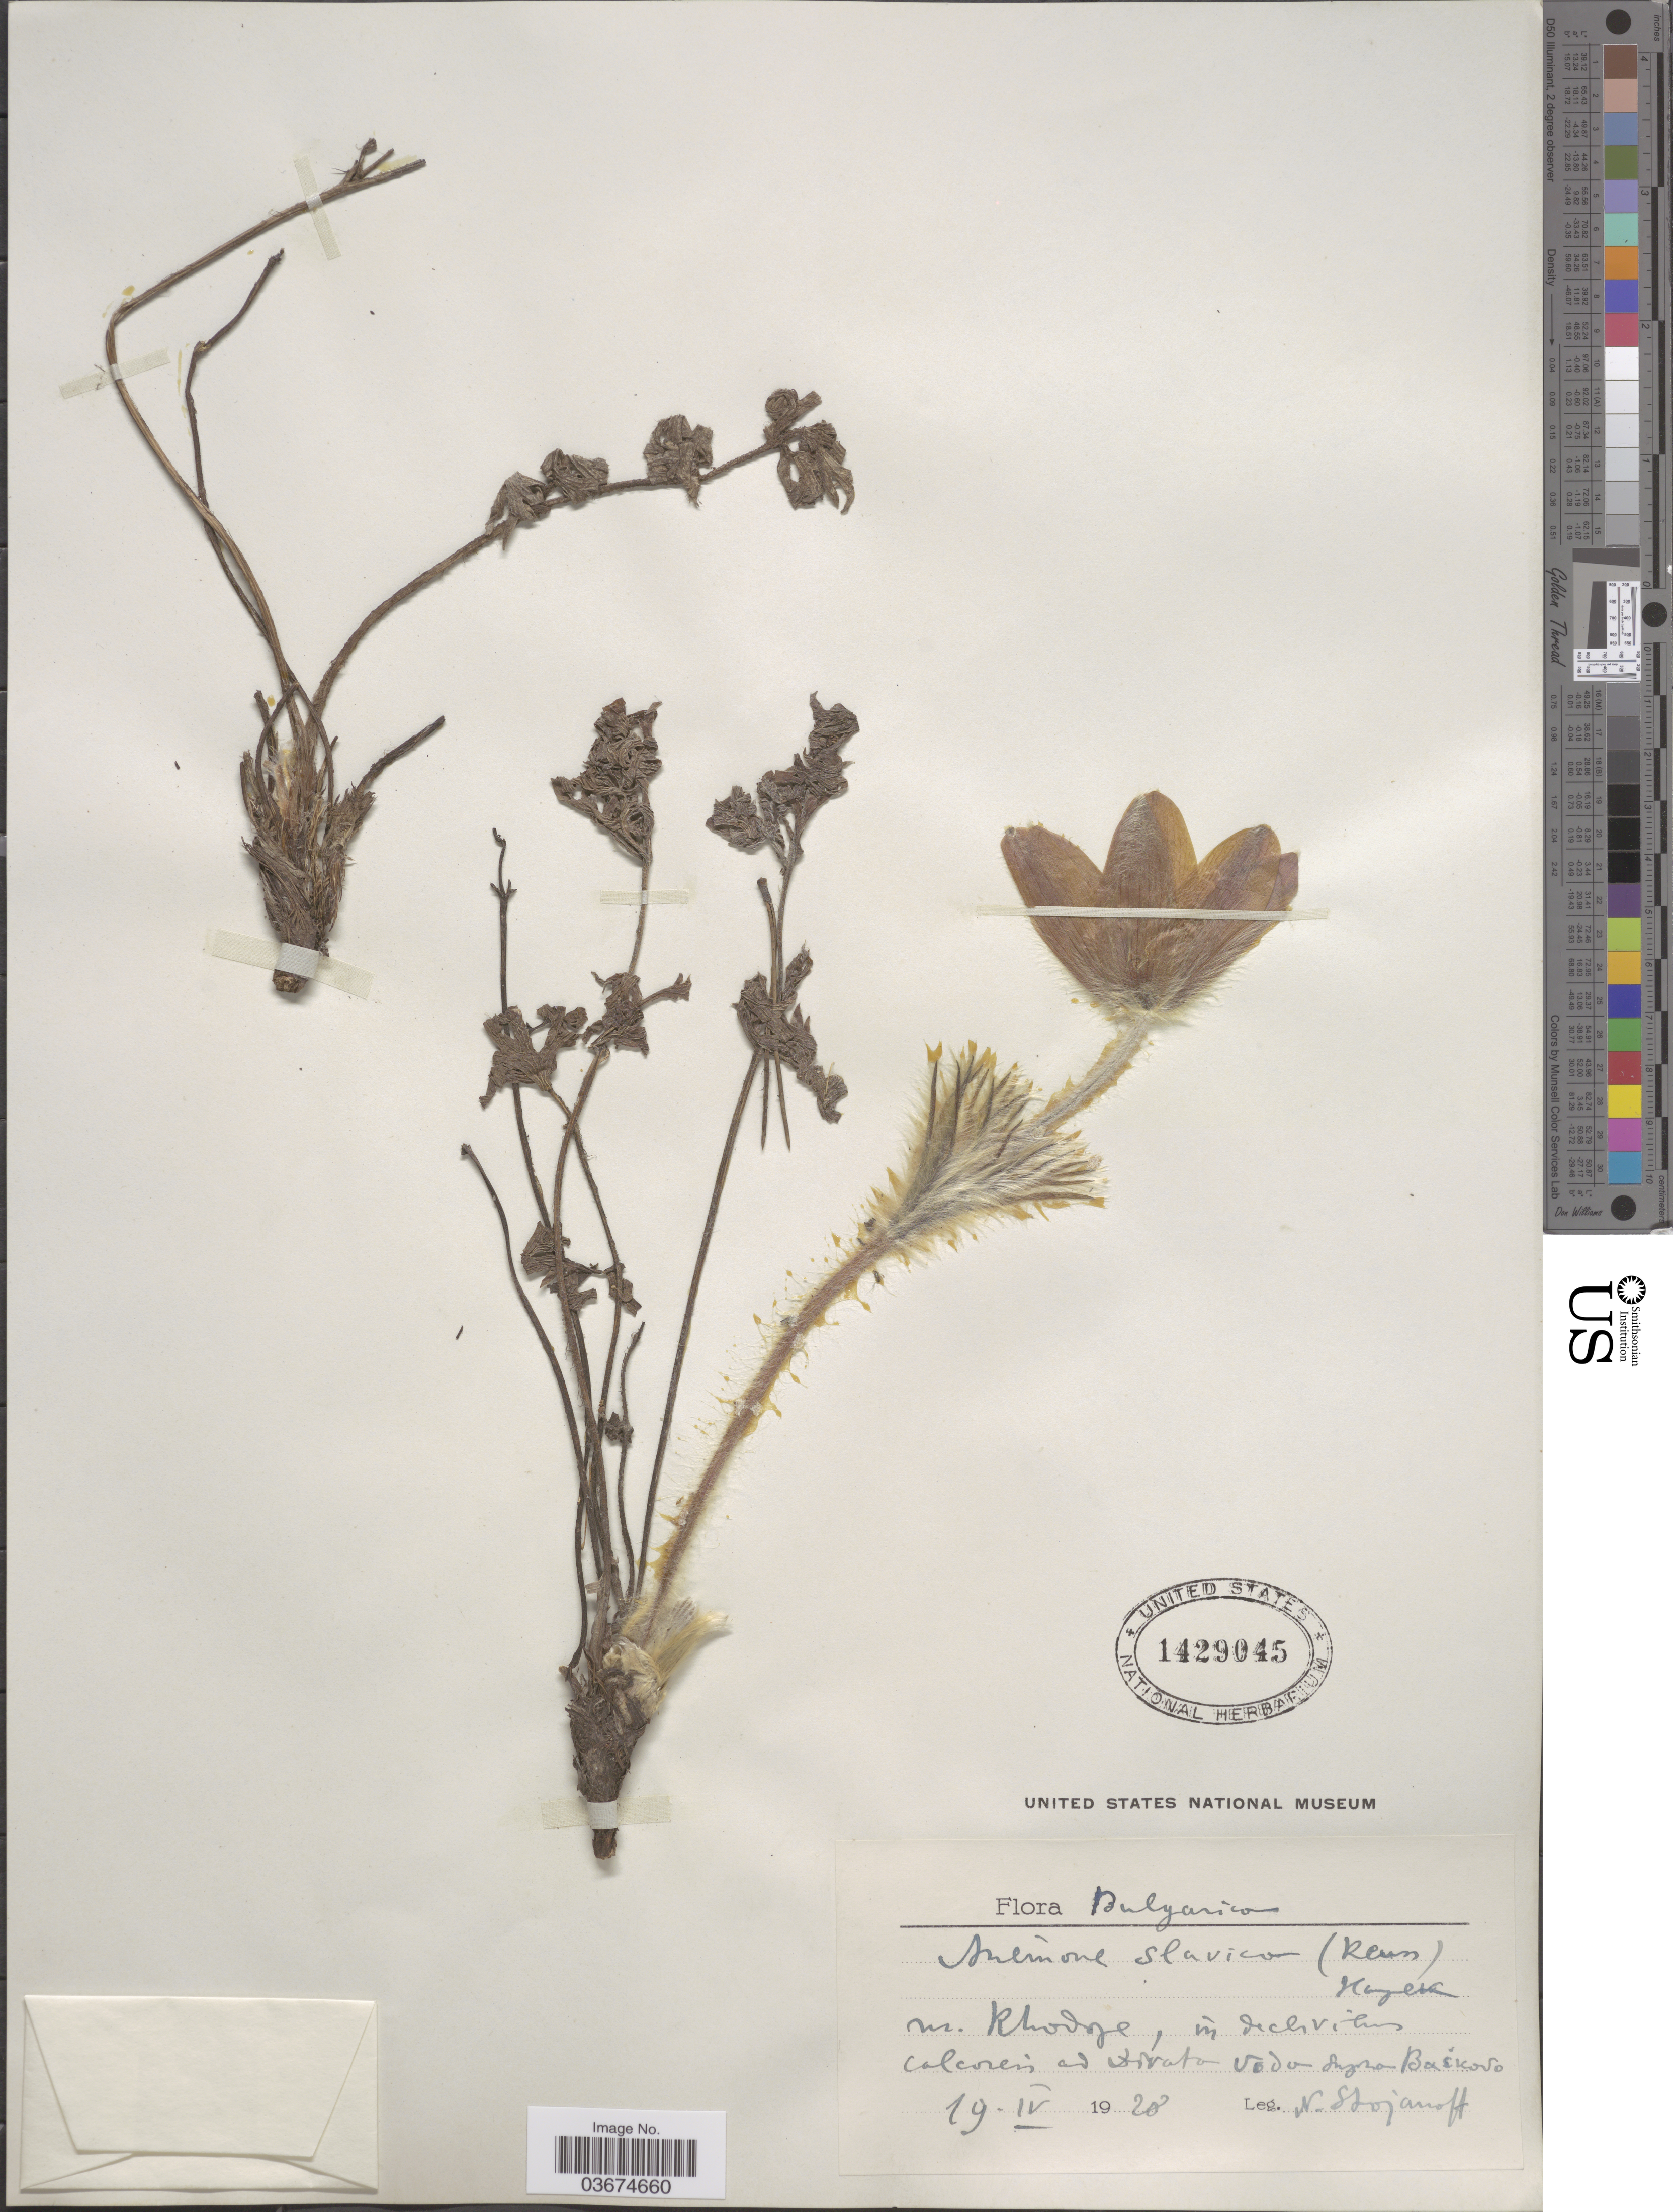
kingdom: Plantae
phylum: Tracheophyta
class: Magnoliopsida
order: Ranunculales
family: Ranunculaceae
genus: Pulsatilla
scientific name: Pulsatilla slavica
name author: (G. Reuss) G. Reuss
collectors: N. Stojanoff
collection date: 1928-04-19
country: Bulgaria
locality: M. Rhodaje, in dicliviens calcareis ad strata voda Sugzo Baskovo. [interpreted]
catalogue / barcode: US 1429045